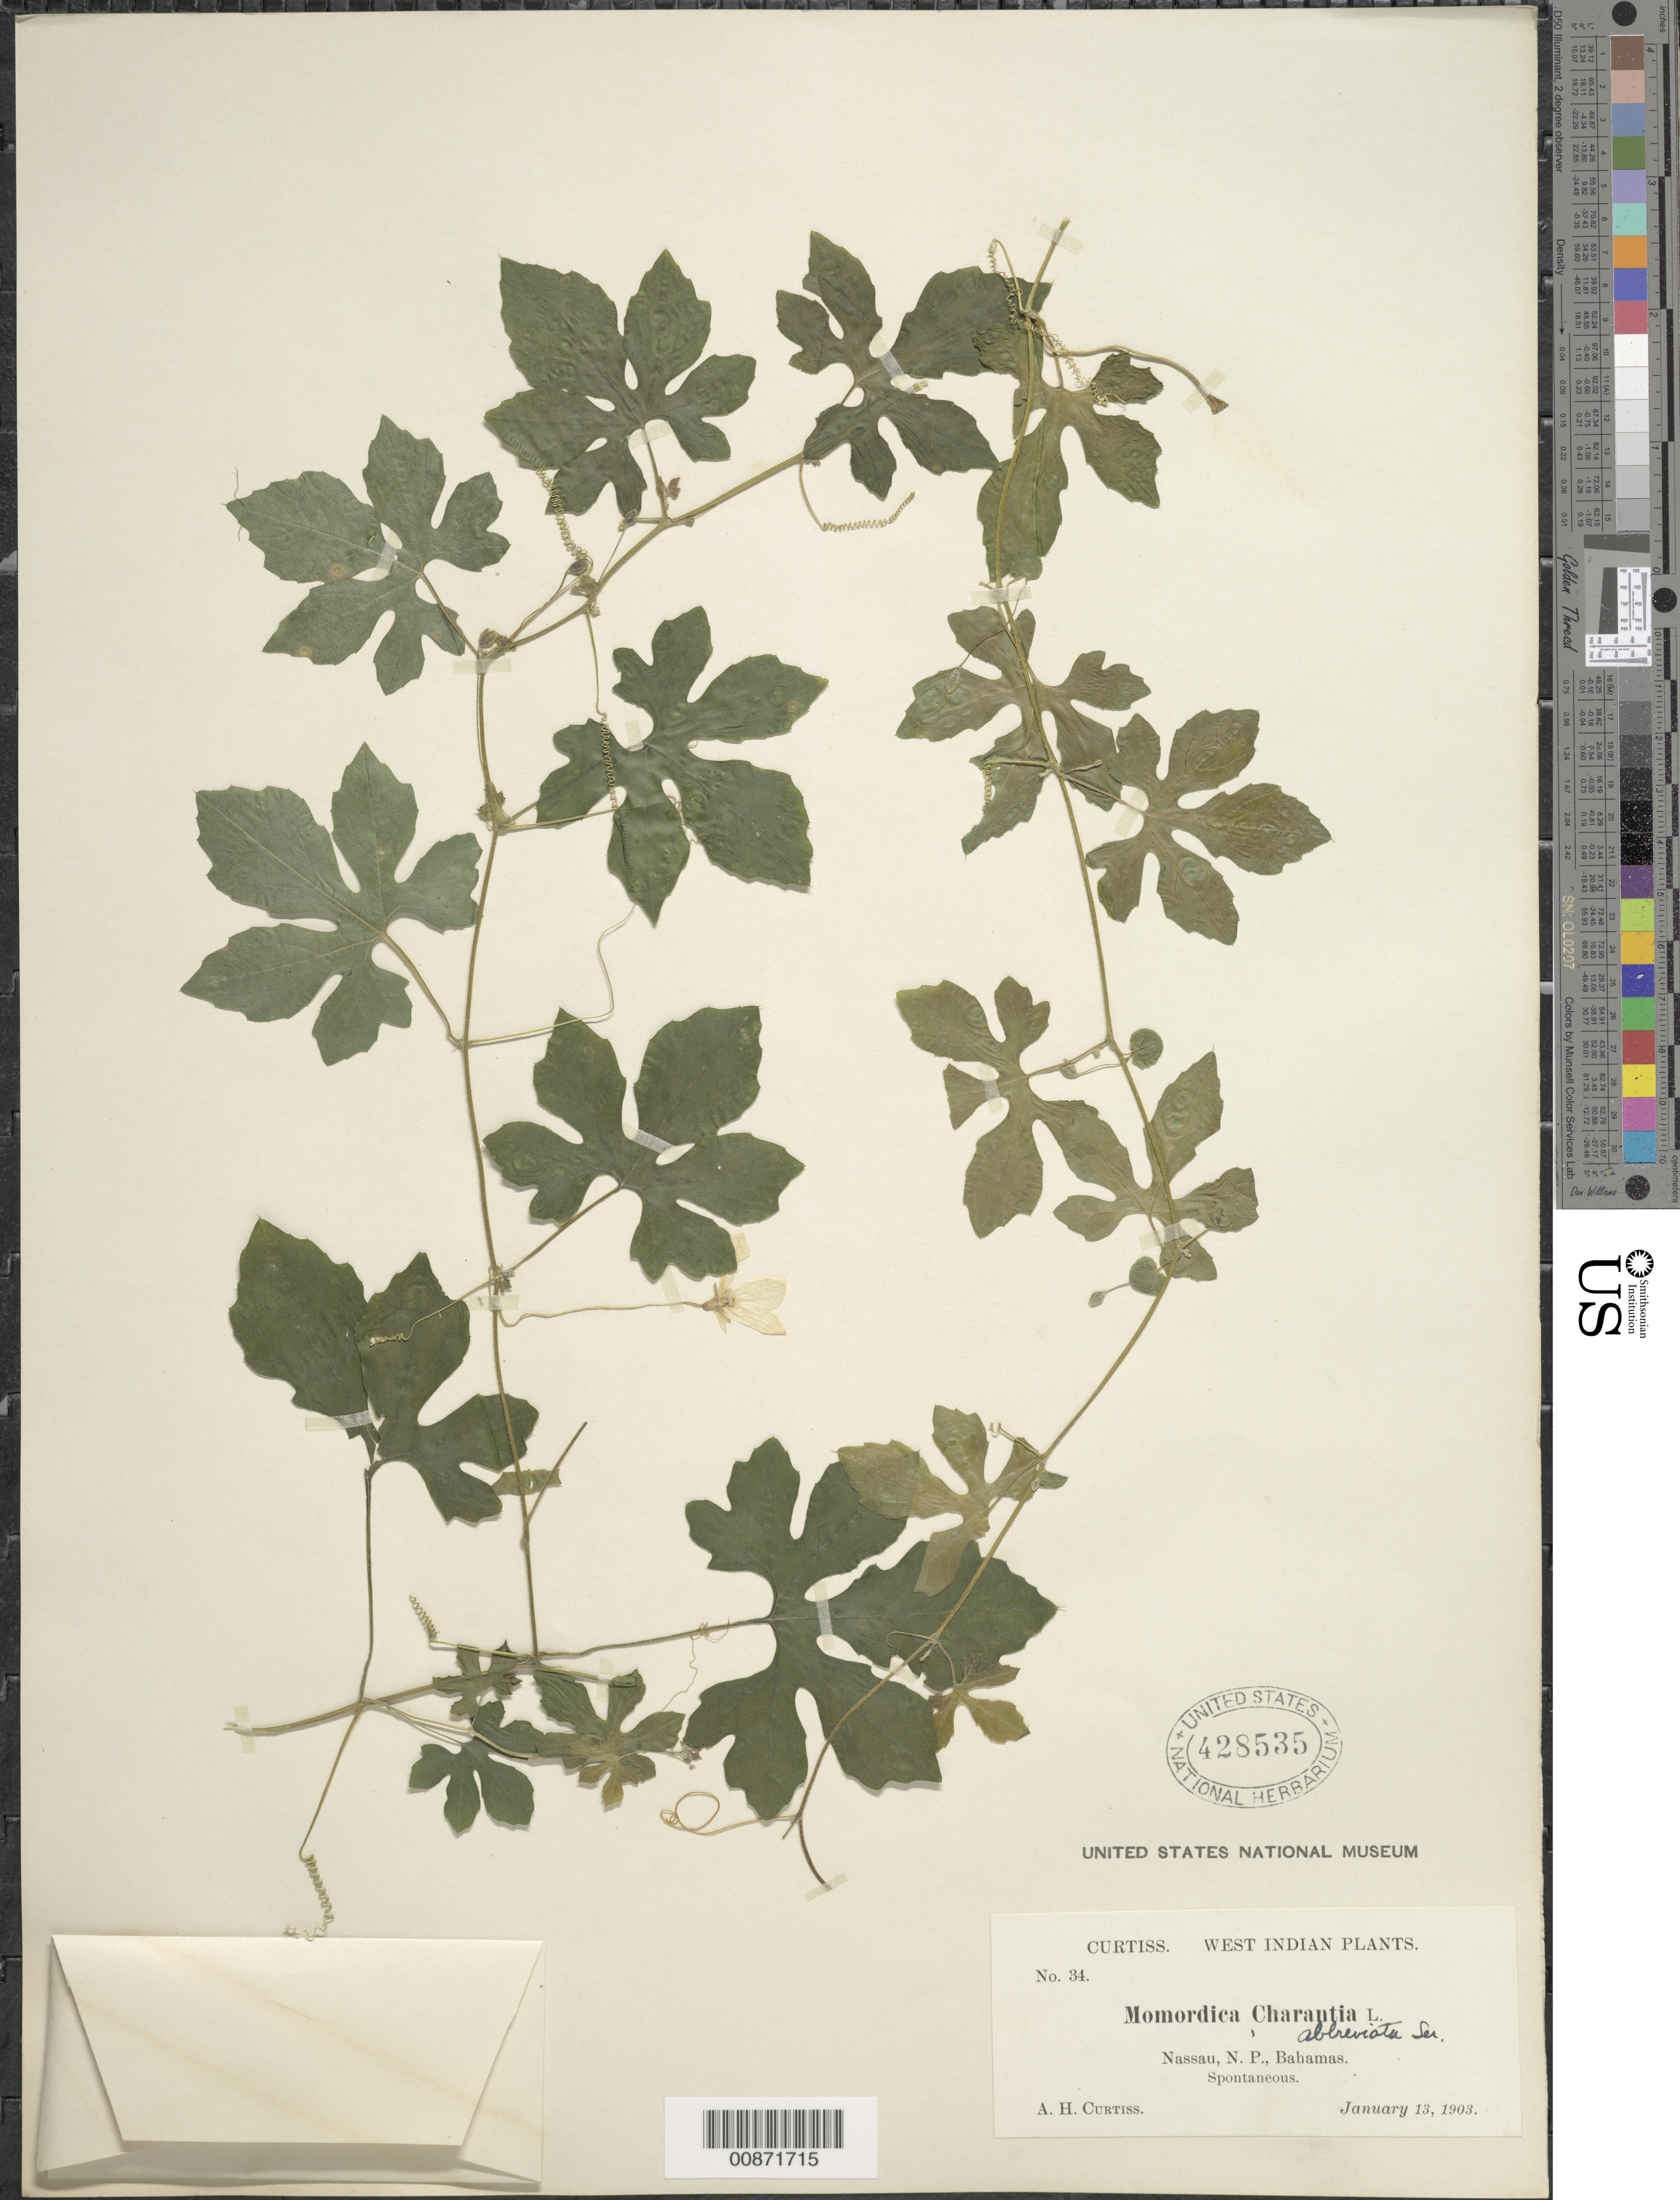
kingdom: Plantae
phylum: Tracheophyta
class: Magnoliopsida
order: Cucurbitales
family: Cucurbitaceae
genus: Momordica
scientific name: Momordica charantia subsp. abbreviata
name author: (Ser.) Greb.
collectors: A. H. Curtiss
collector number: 34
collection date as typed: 13 Jan 1903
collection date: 1903-01-13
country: Bahamas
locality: Nassau, N. P.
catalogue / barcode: US 428535